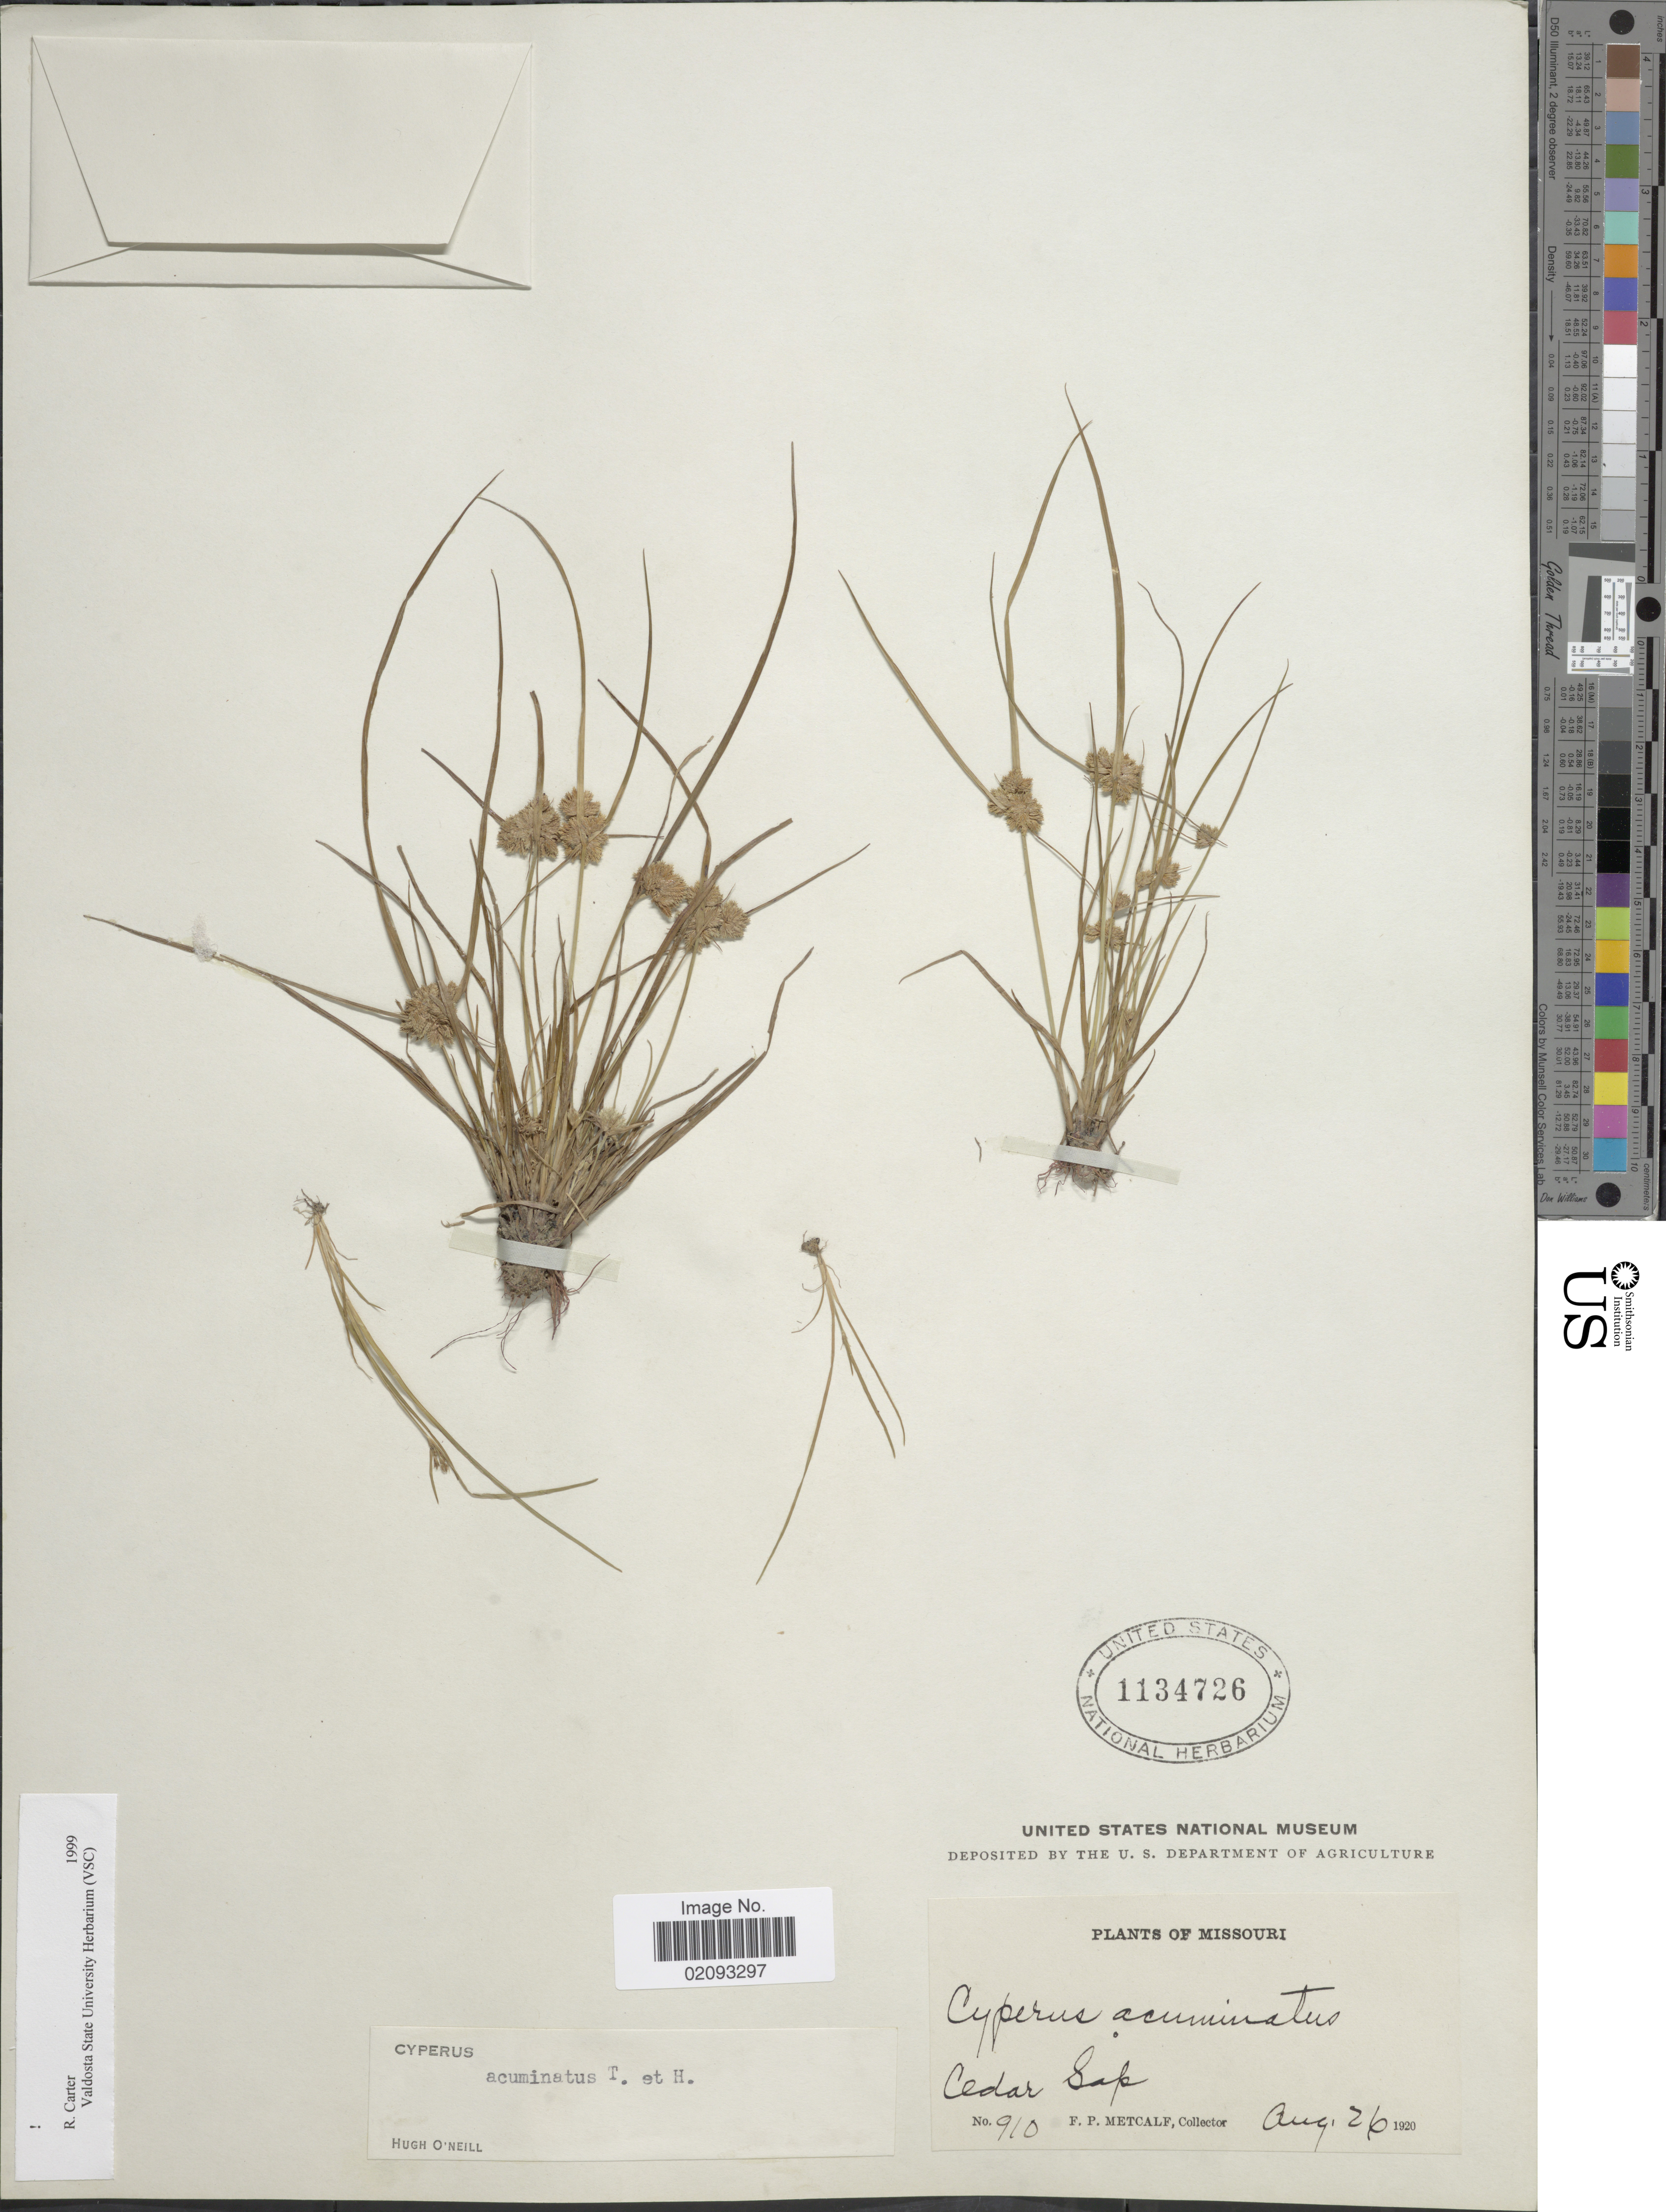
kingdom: Plantae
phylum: Tracheophyta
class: Liliopsida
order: Poales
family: Cyperaceae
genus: Cyperus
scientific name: Cyperus acuminatus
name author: Torr. & Hook.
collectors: F. Metcalf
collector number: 910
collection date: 1920-08-26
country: United States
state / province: Missouri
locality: Cedar Sap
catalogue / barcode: US 1134726